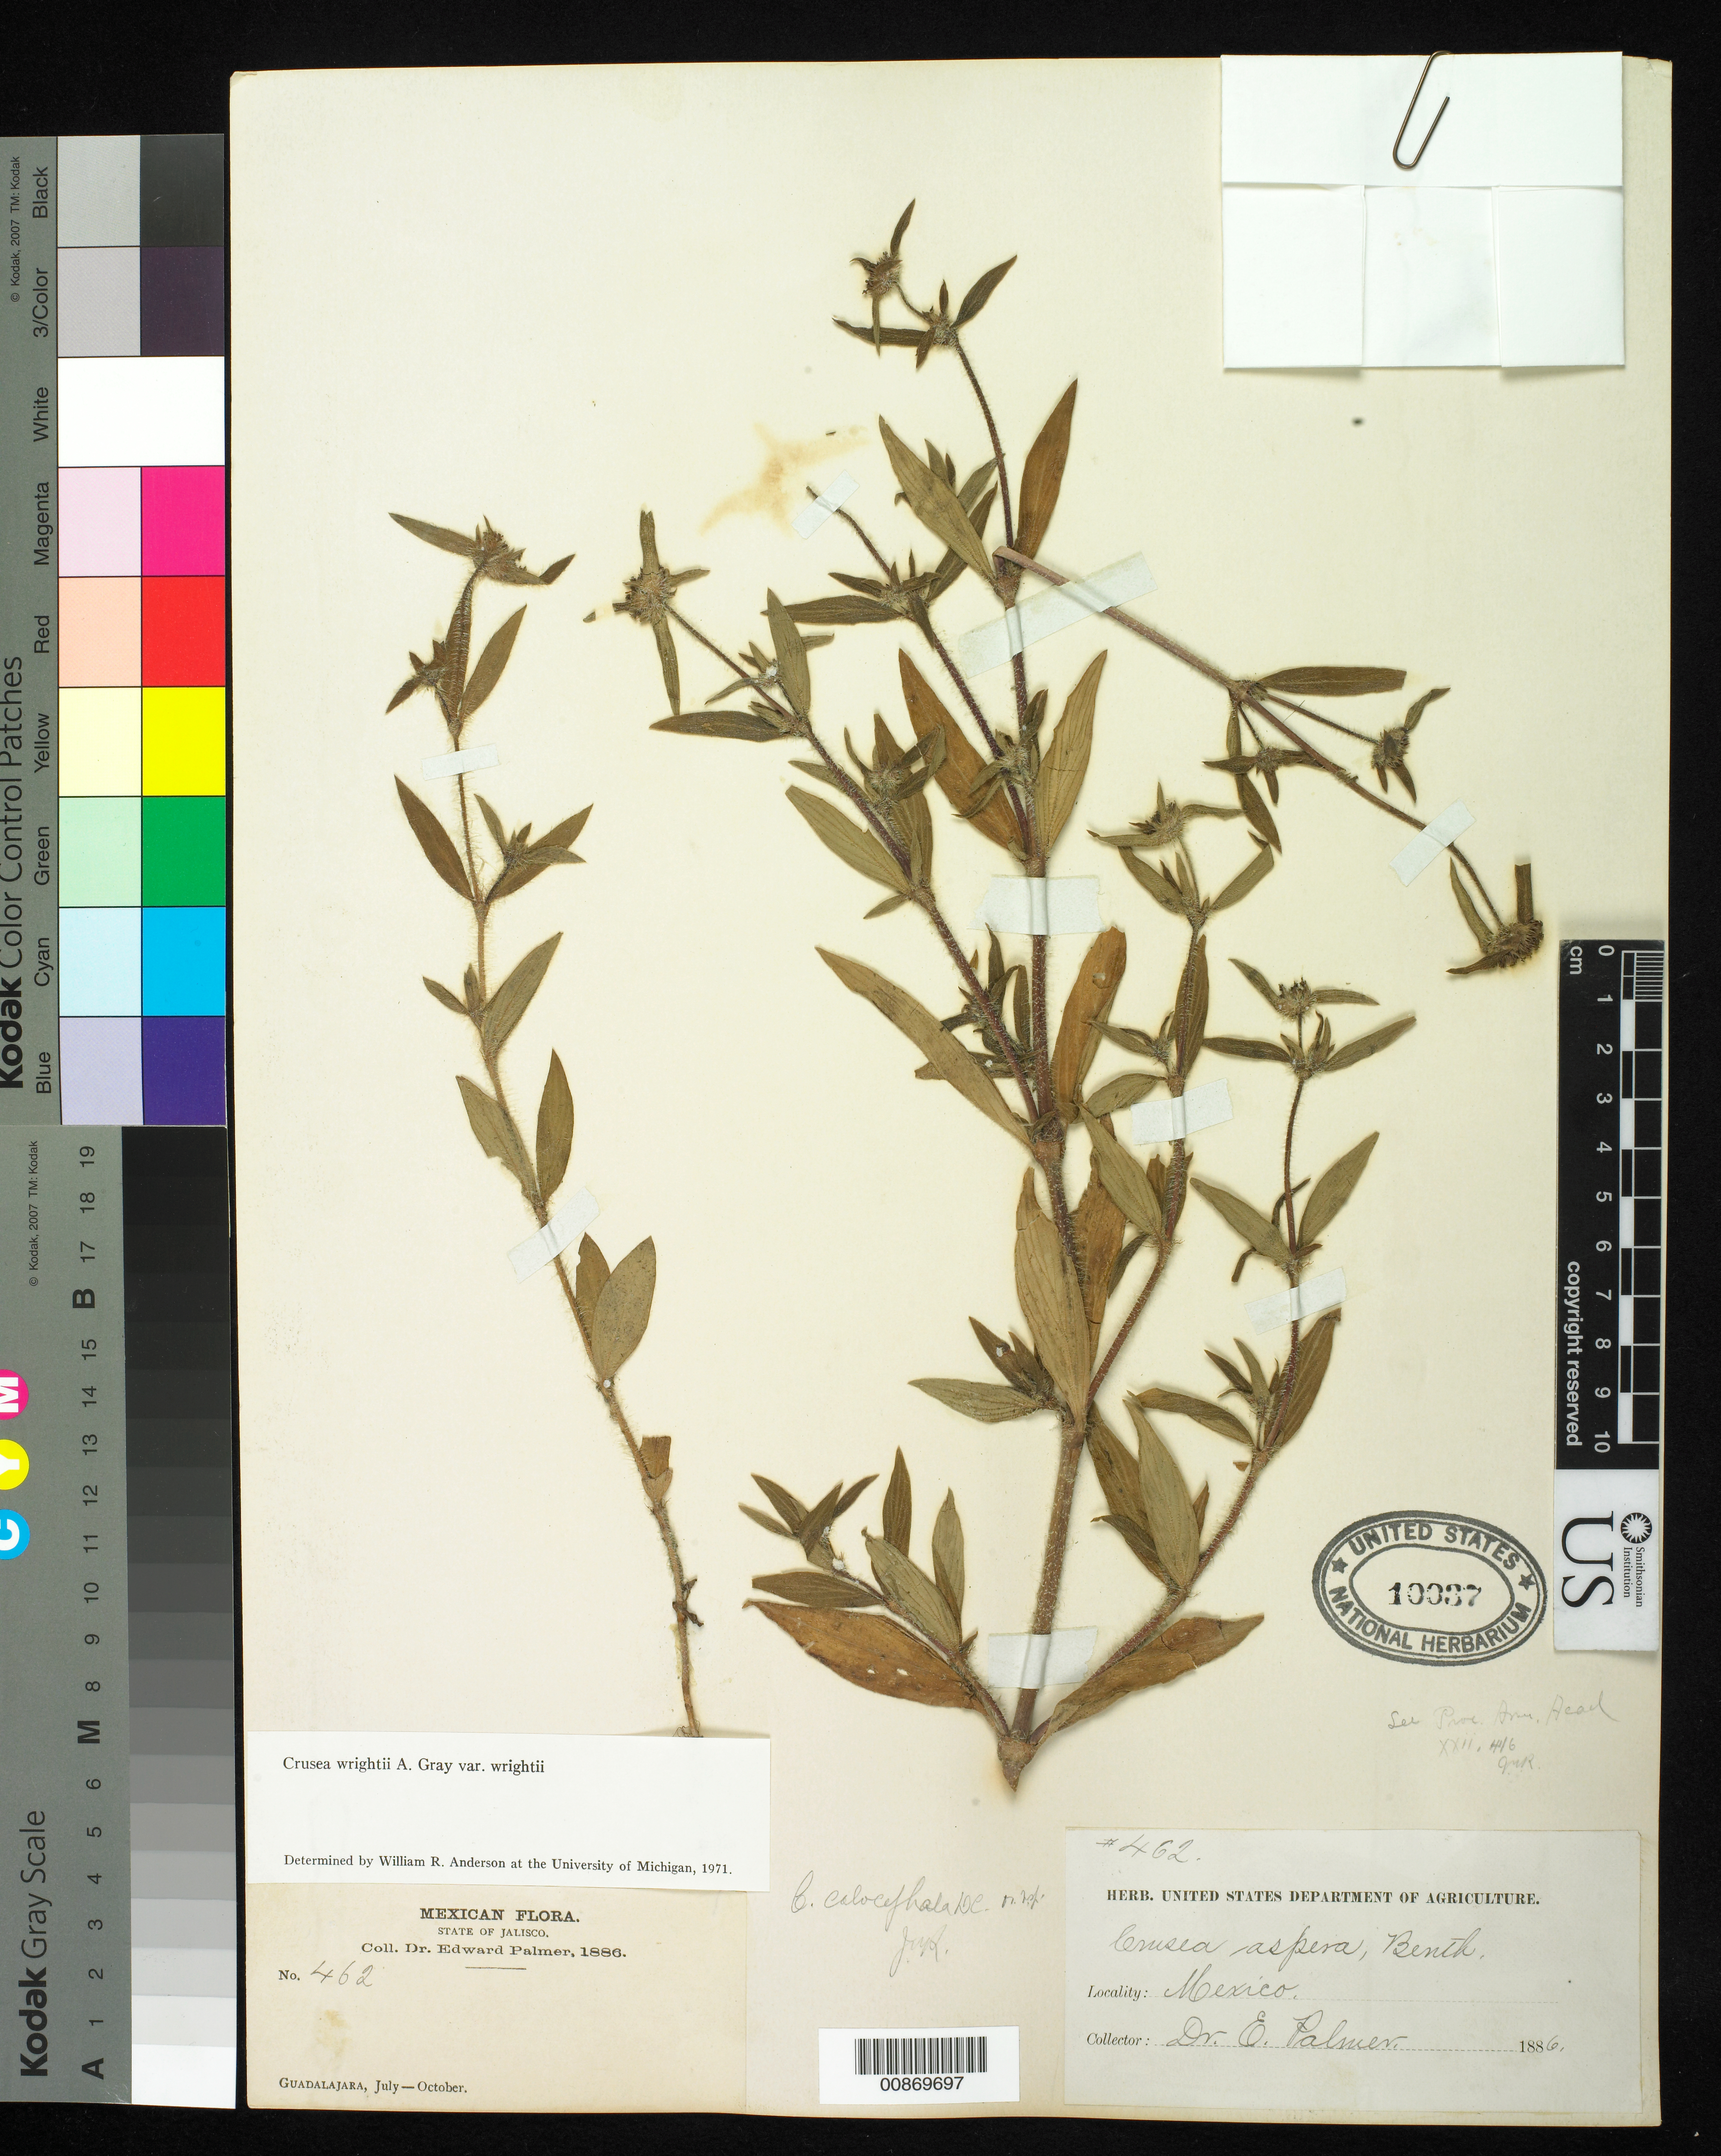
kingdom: Plantae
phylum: Tracheophyta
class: Magnoliopsida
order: Gentianales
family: Rubiaceae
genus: Crusea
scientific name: Crusea wrightii var. wrightii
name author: A. Gray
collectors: E. Palmer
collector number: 462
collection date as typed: Jul 1886 to -- Oct 1886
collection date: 1886-07/1886-10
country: Mexico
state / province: Jalisco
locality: Guadalajara, Jalisco.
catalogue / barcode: US 10037